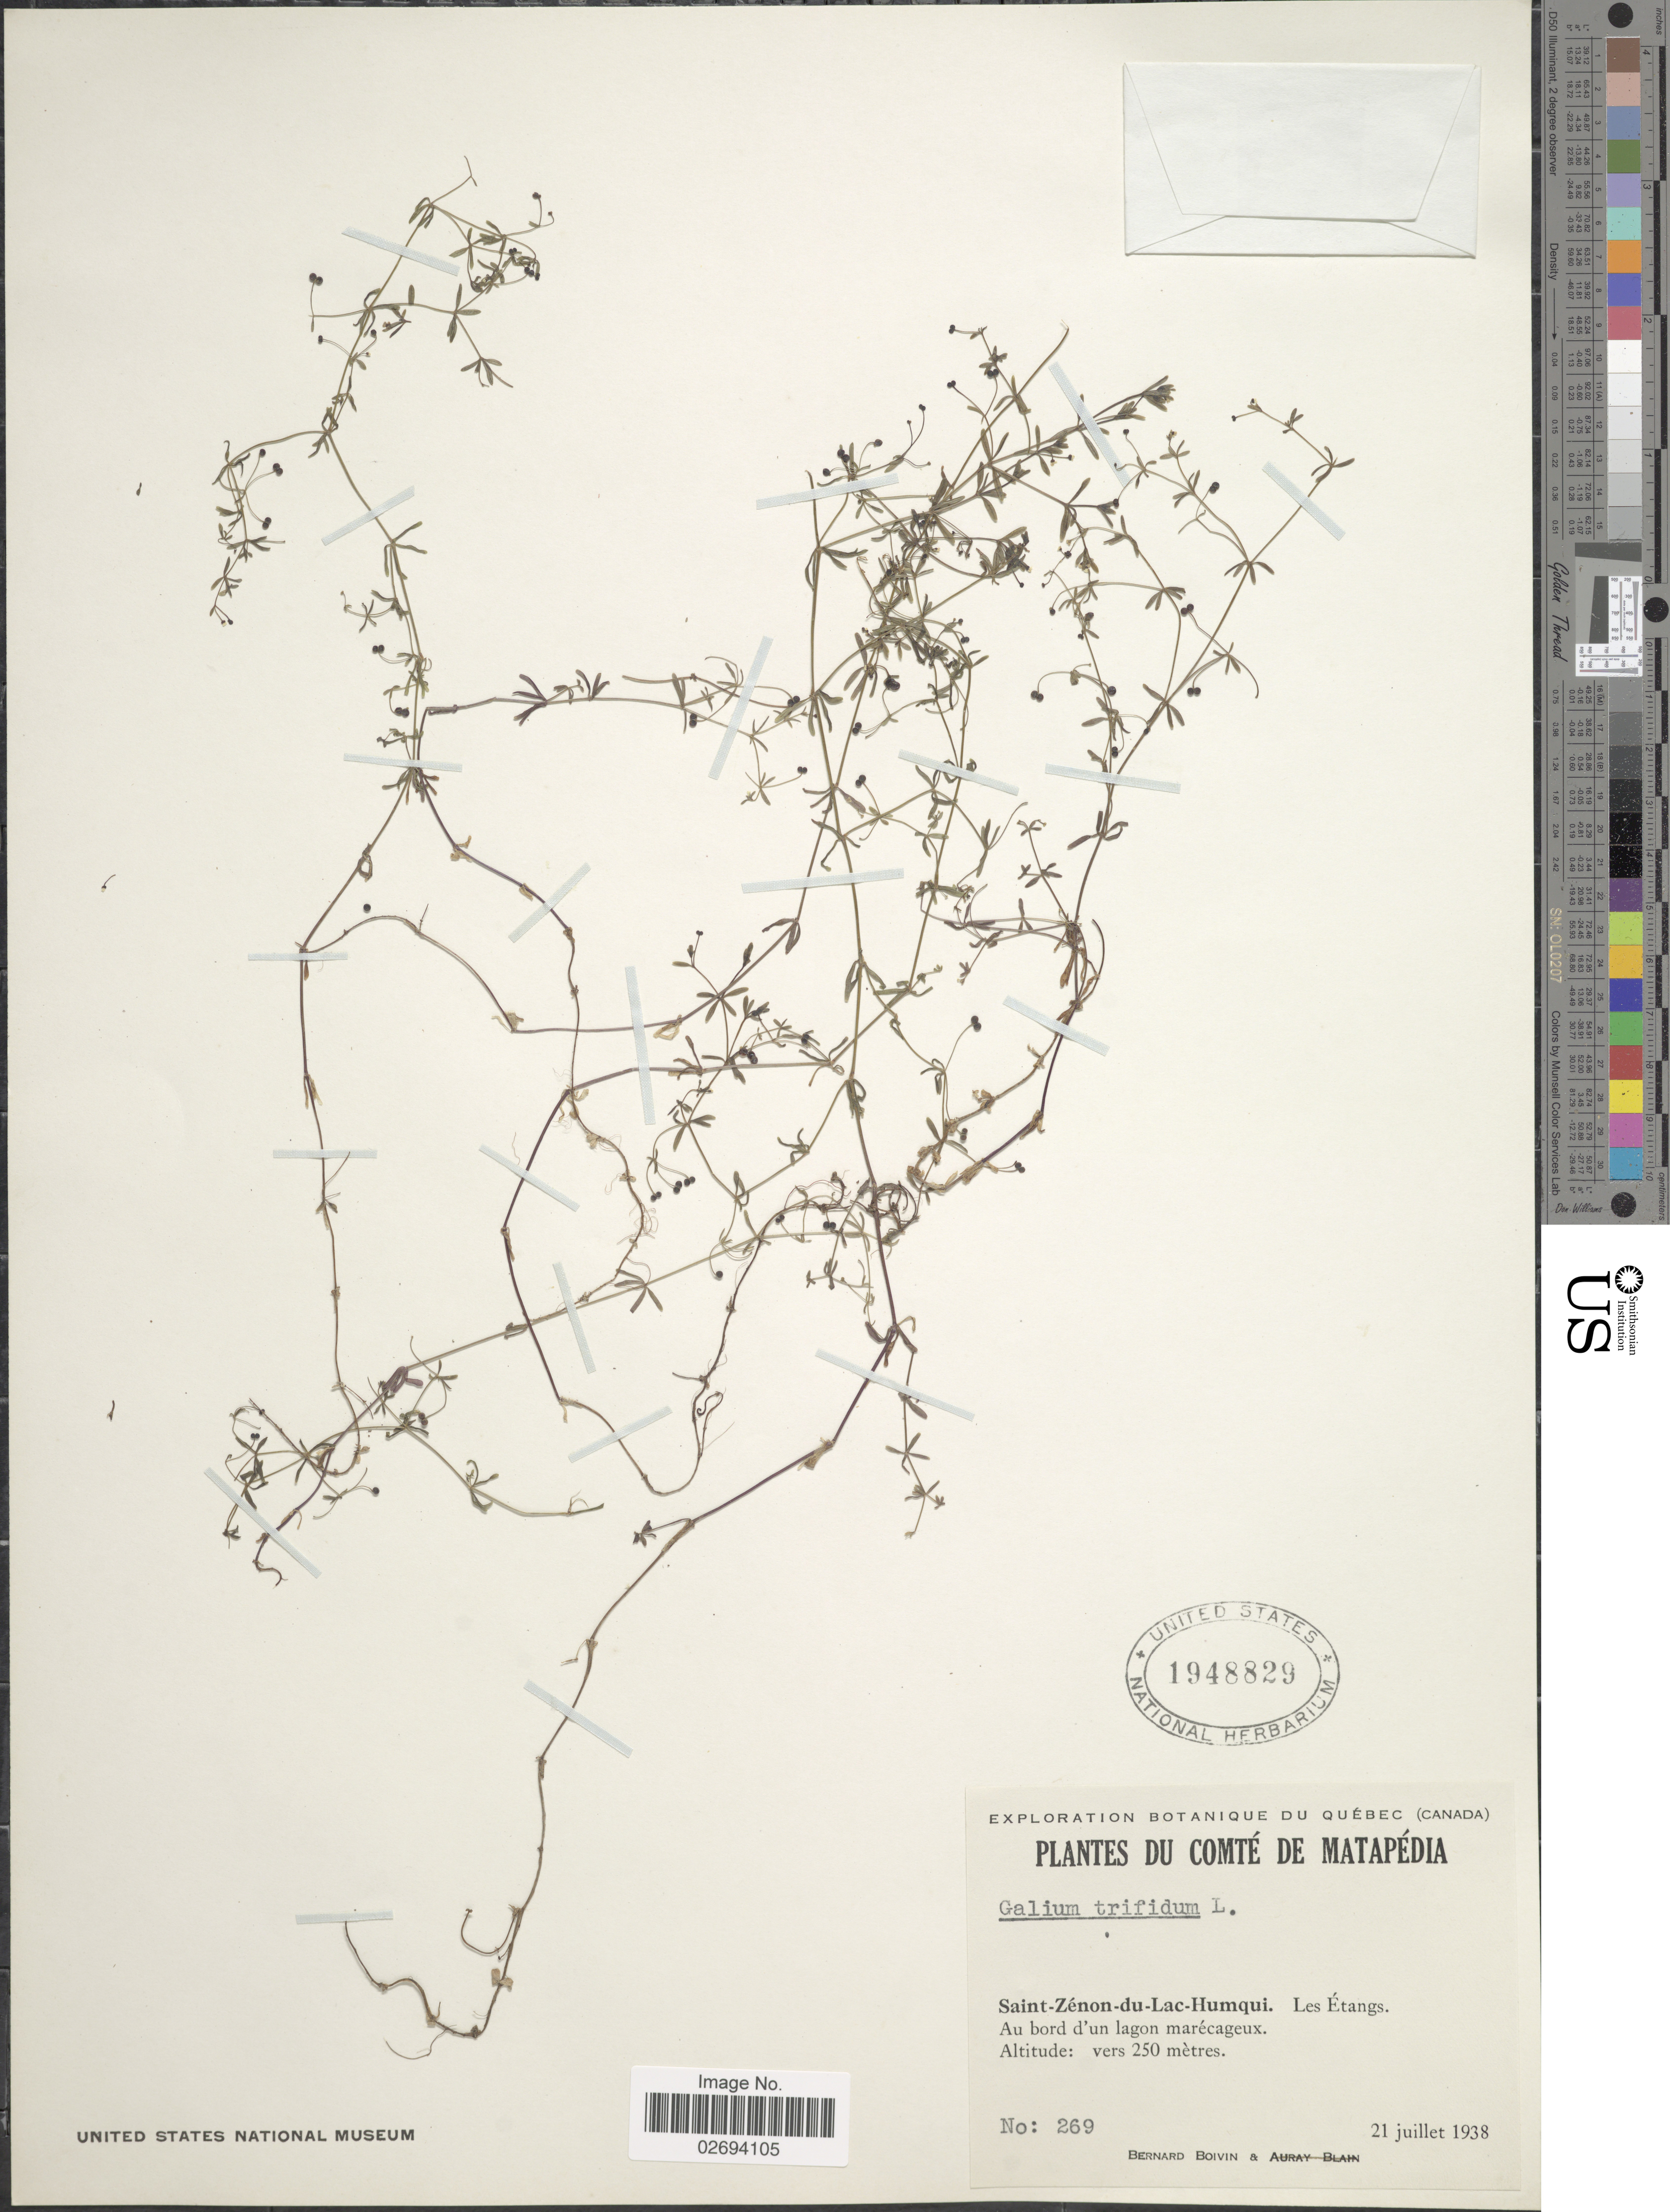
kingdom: Plantae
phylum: Tracheophyta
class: Magnoliopsida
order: Gentianales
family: Rubiaceae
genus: Galium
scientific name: Galium trifidum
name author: L.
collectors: J. R. B. Boivin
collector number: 269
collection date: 1938-07-21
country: Canada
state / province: Quebec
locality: Du Comte de Matapedia, Saint-Zenon-du-Lac-Humqui, Les Etangs, au bord d'un loagon marecageux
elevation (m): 250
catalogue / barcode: US 1948829